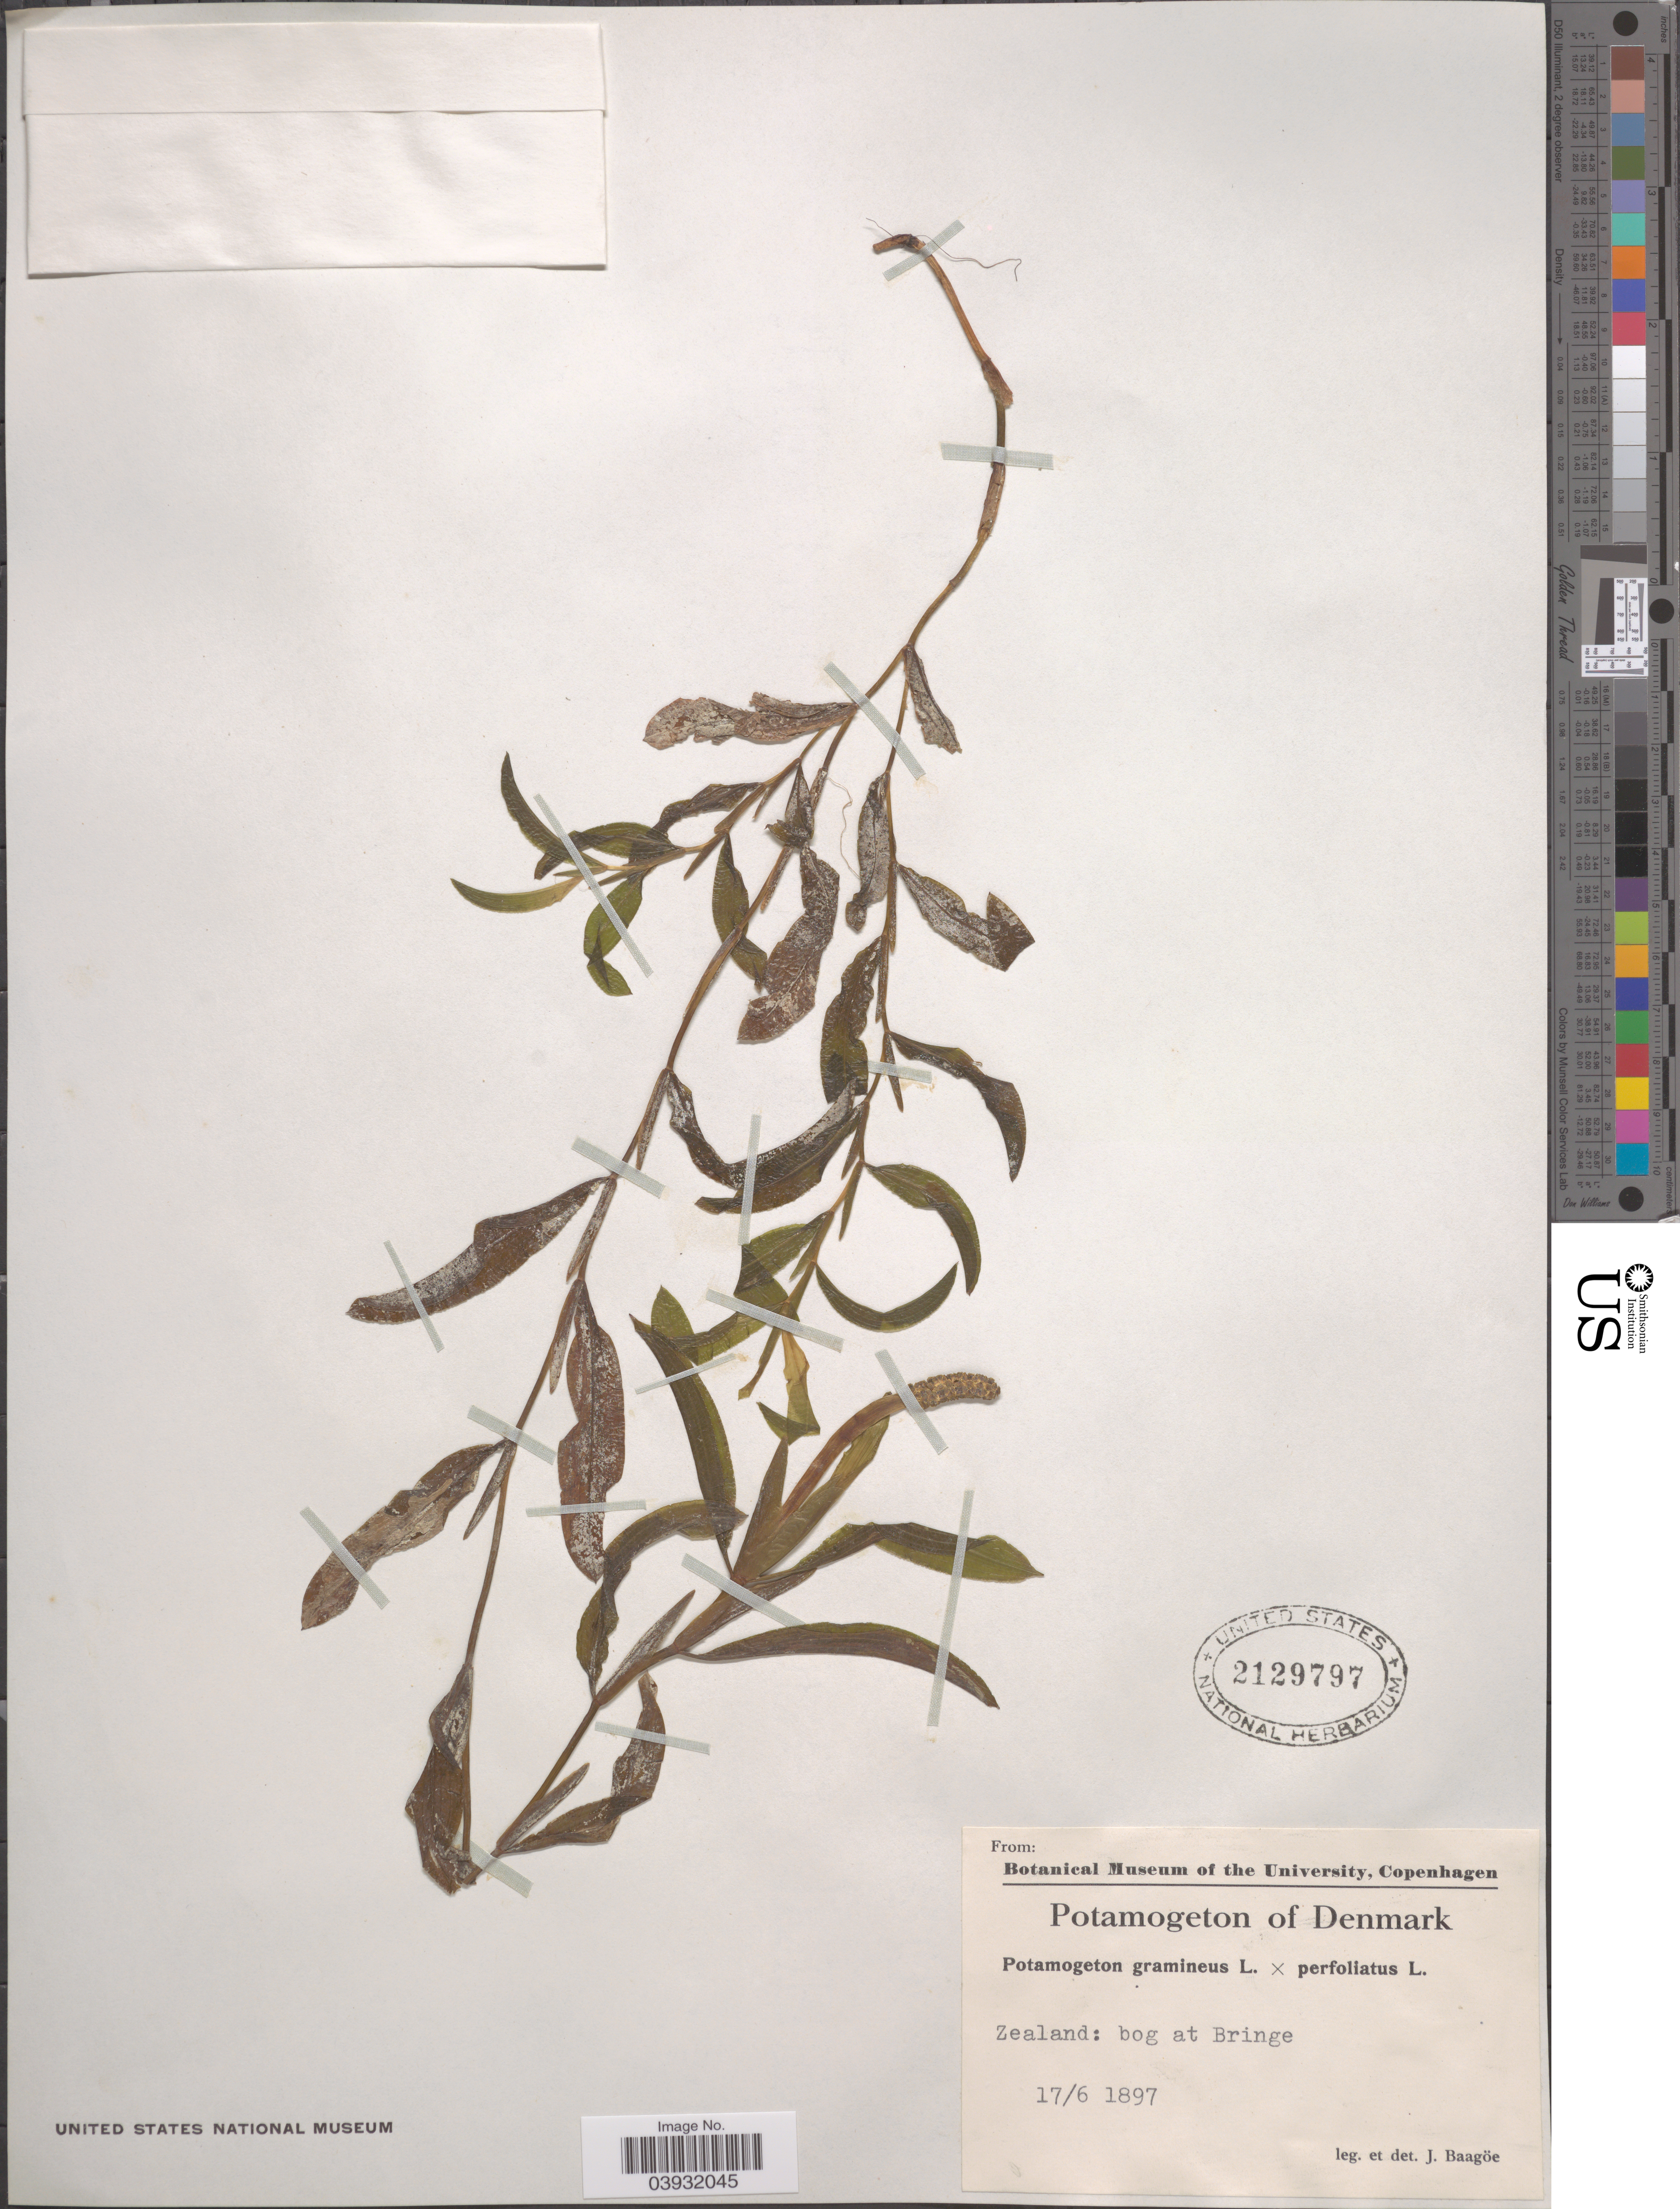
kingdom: Plantae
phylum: Tracheophyta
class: Liliopsida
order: Alismatales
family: Potamogetonaceae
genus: Potamogeton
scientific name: Potamogeton gramineus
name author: L.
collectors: J. Baagoe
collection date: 1897-06-17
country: Denmark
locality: Zealand: bog at Bringe.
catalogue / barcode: US 2129797